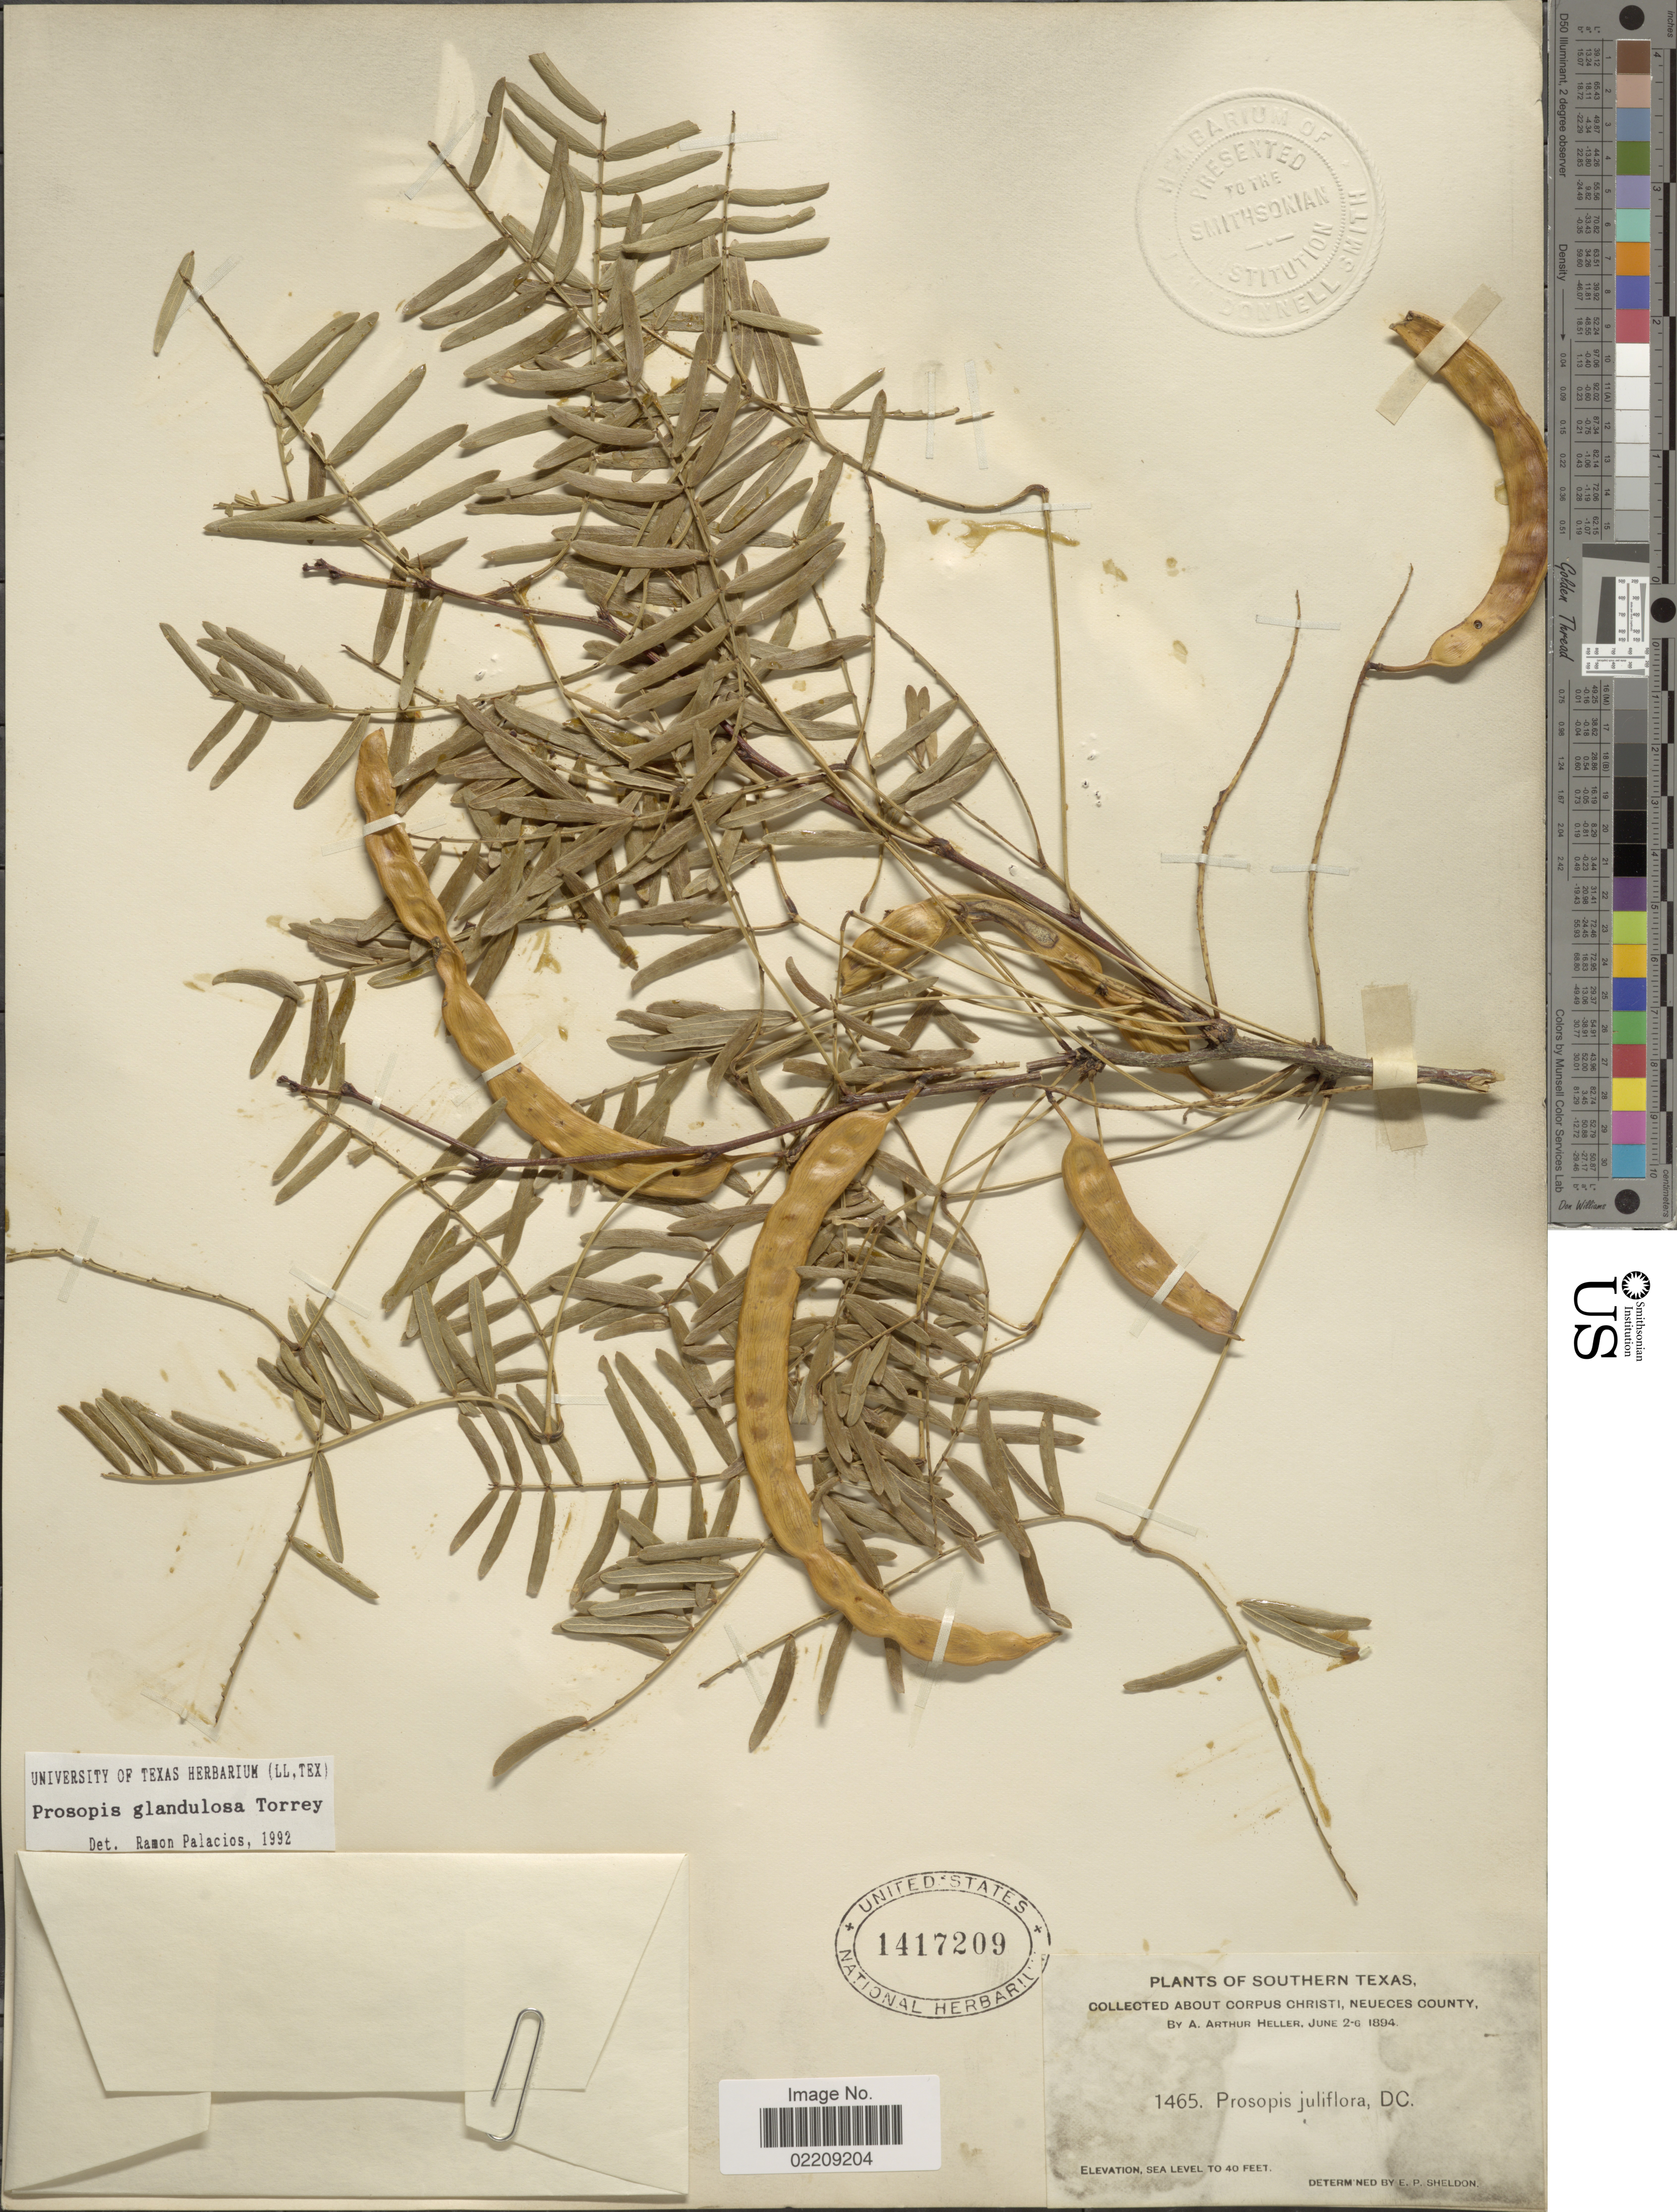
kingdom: Plantae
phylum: Tracheophyta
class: Magnoliopsida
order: Fabales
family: Fabaceae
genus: Neltuma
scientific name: Neltuma glandulosa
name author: (Torr.) Britton & Rose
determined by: Strong, Mark T., (BOT), Smithsonian Institution - National Museum of Natural History (UNITED STATES)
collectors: A. A. Heller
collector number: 1465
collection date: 1894-06-02/1894-06-06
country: United States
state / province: Texas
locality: Southern Texas, Albout Corpus Christi, Neueces County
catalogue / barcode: US 1417209